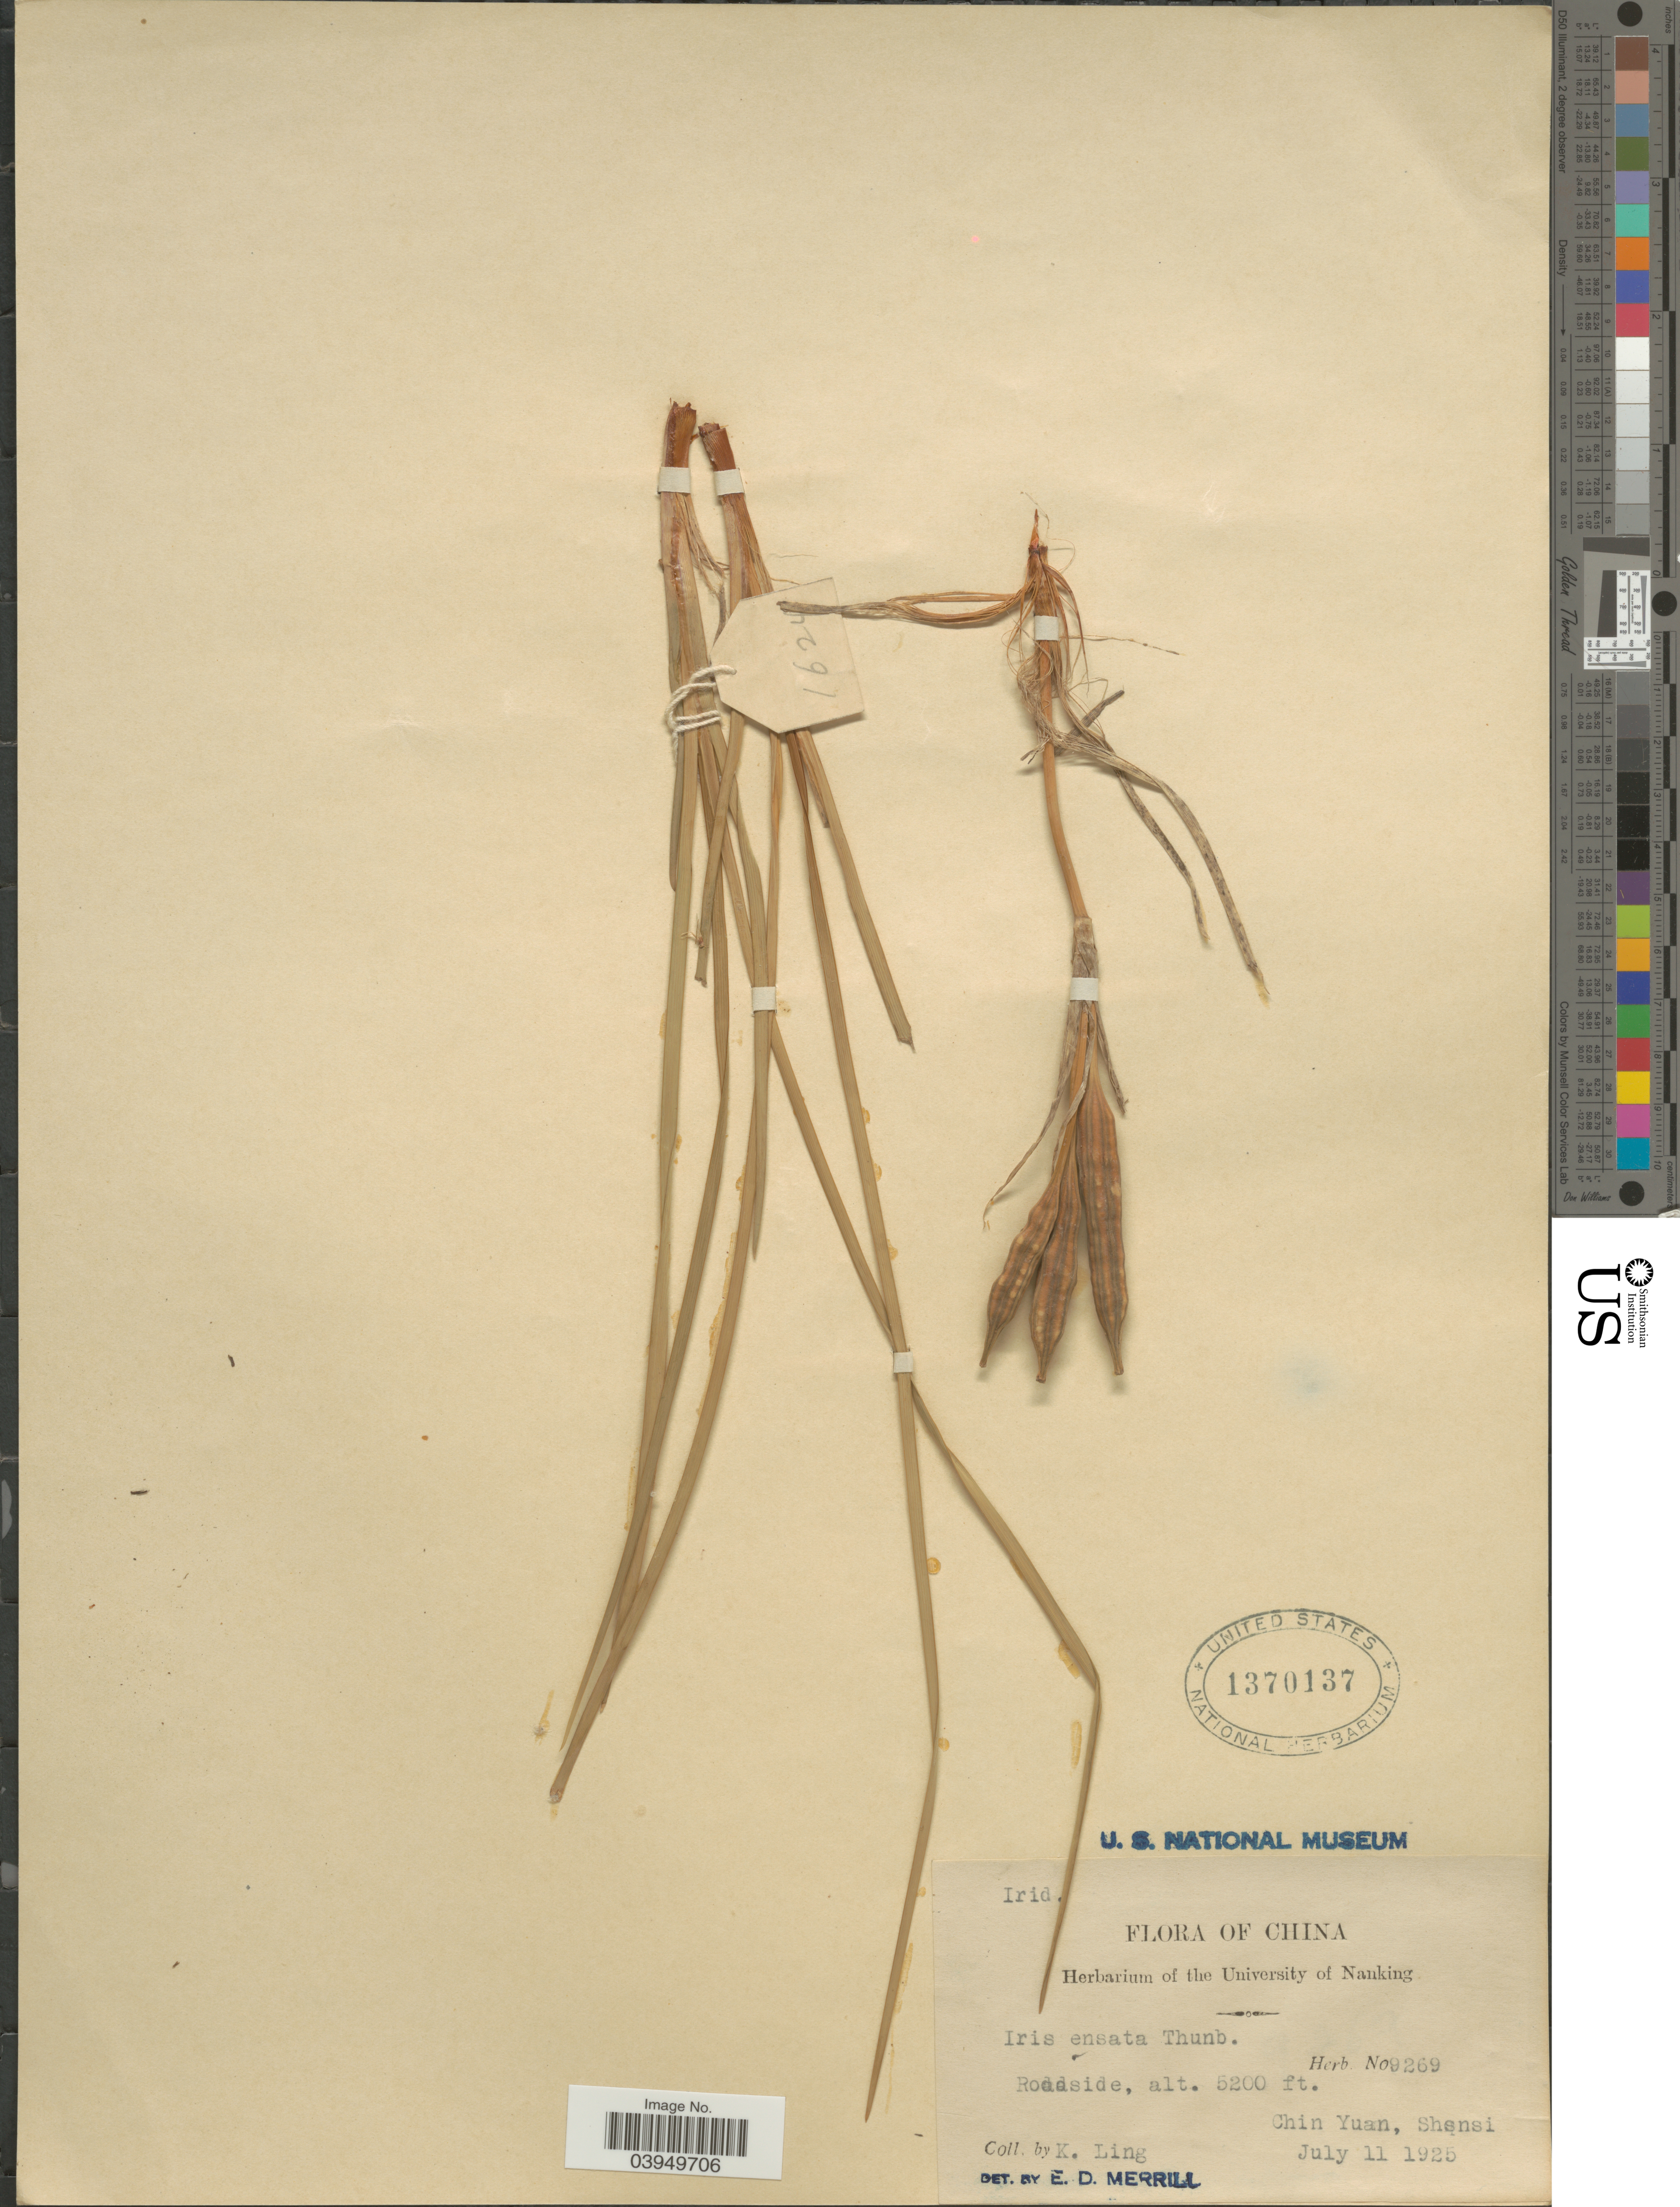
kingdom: Plantae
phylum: Tracheophyta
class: Liliopsida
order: Asparagales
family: Iridaceae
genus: Iris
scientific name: Iris ensata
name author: Thunb.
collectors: K. Ling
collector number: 9269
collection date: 1925-07-11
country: China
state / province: Shanxi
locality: Chin Yuan, Shansi.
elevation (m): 1585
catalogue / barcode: US 1370137